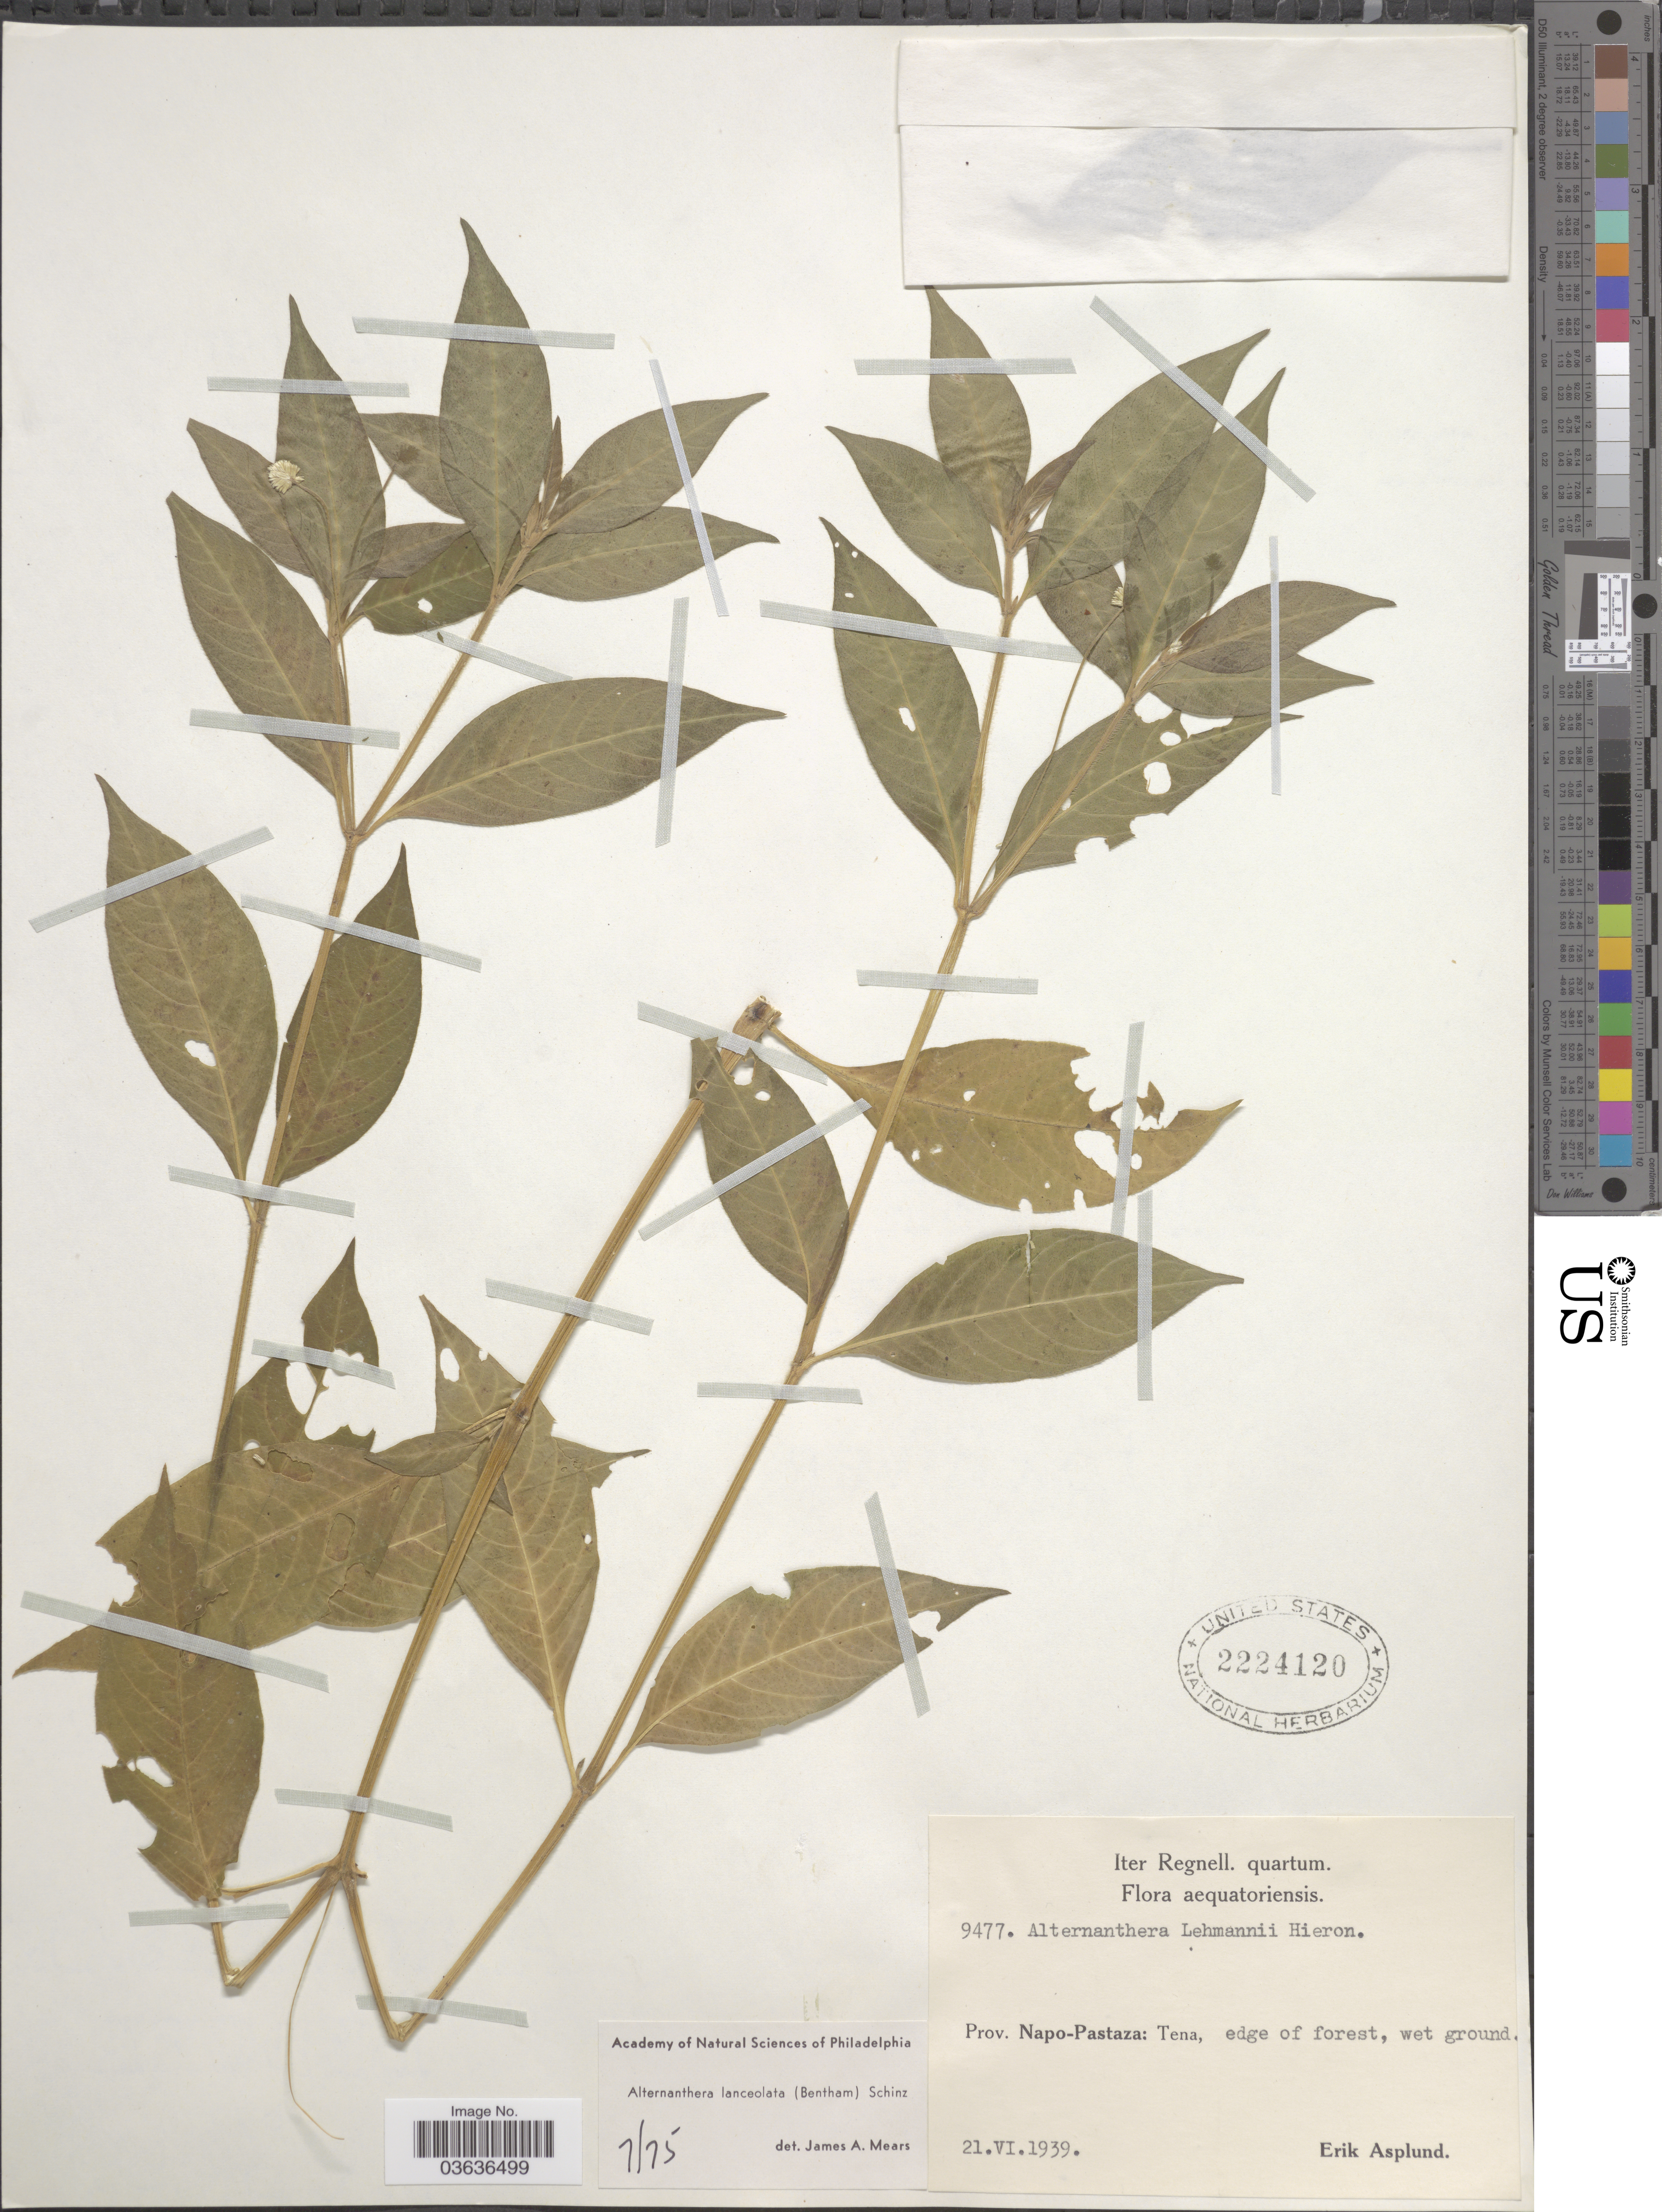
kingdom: Plantae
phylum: Tracheophyta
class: Magnoliopsida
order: Caryophyllales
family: Amaranthaceae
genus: Alternanthera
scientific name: Alternanthera mexicana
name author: Moq.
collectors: E. Asplund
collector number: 9477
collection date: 1939-06-21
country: Ecuador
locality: Prov. Napo-Pastaza: Tena.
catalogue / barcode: US 2224120